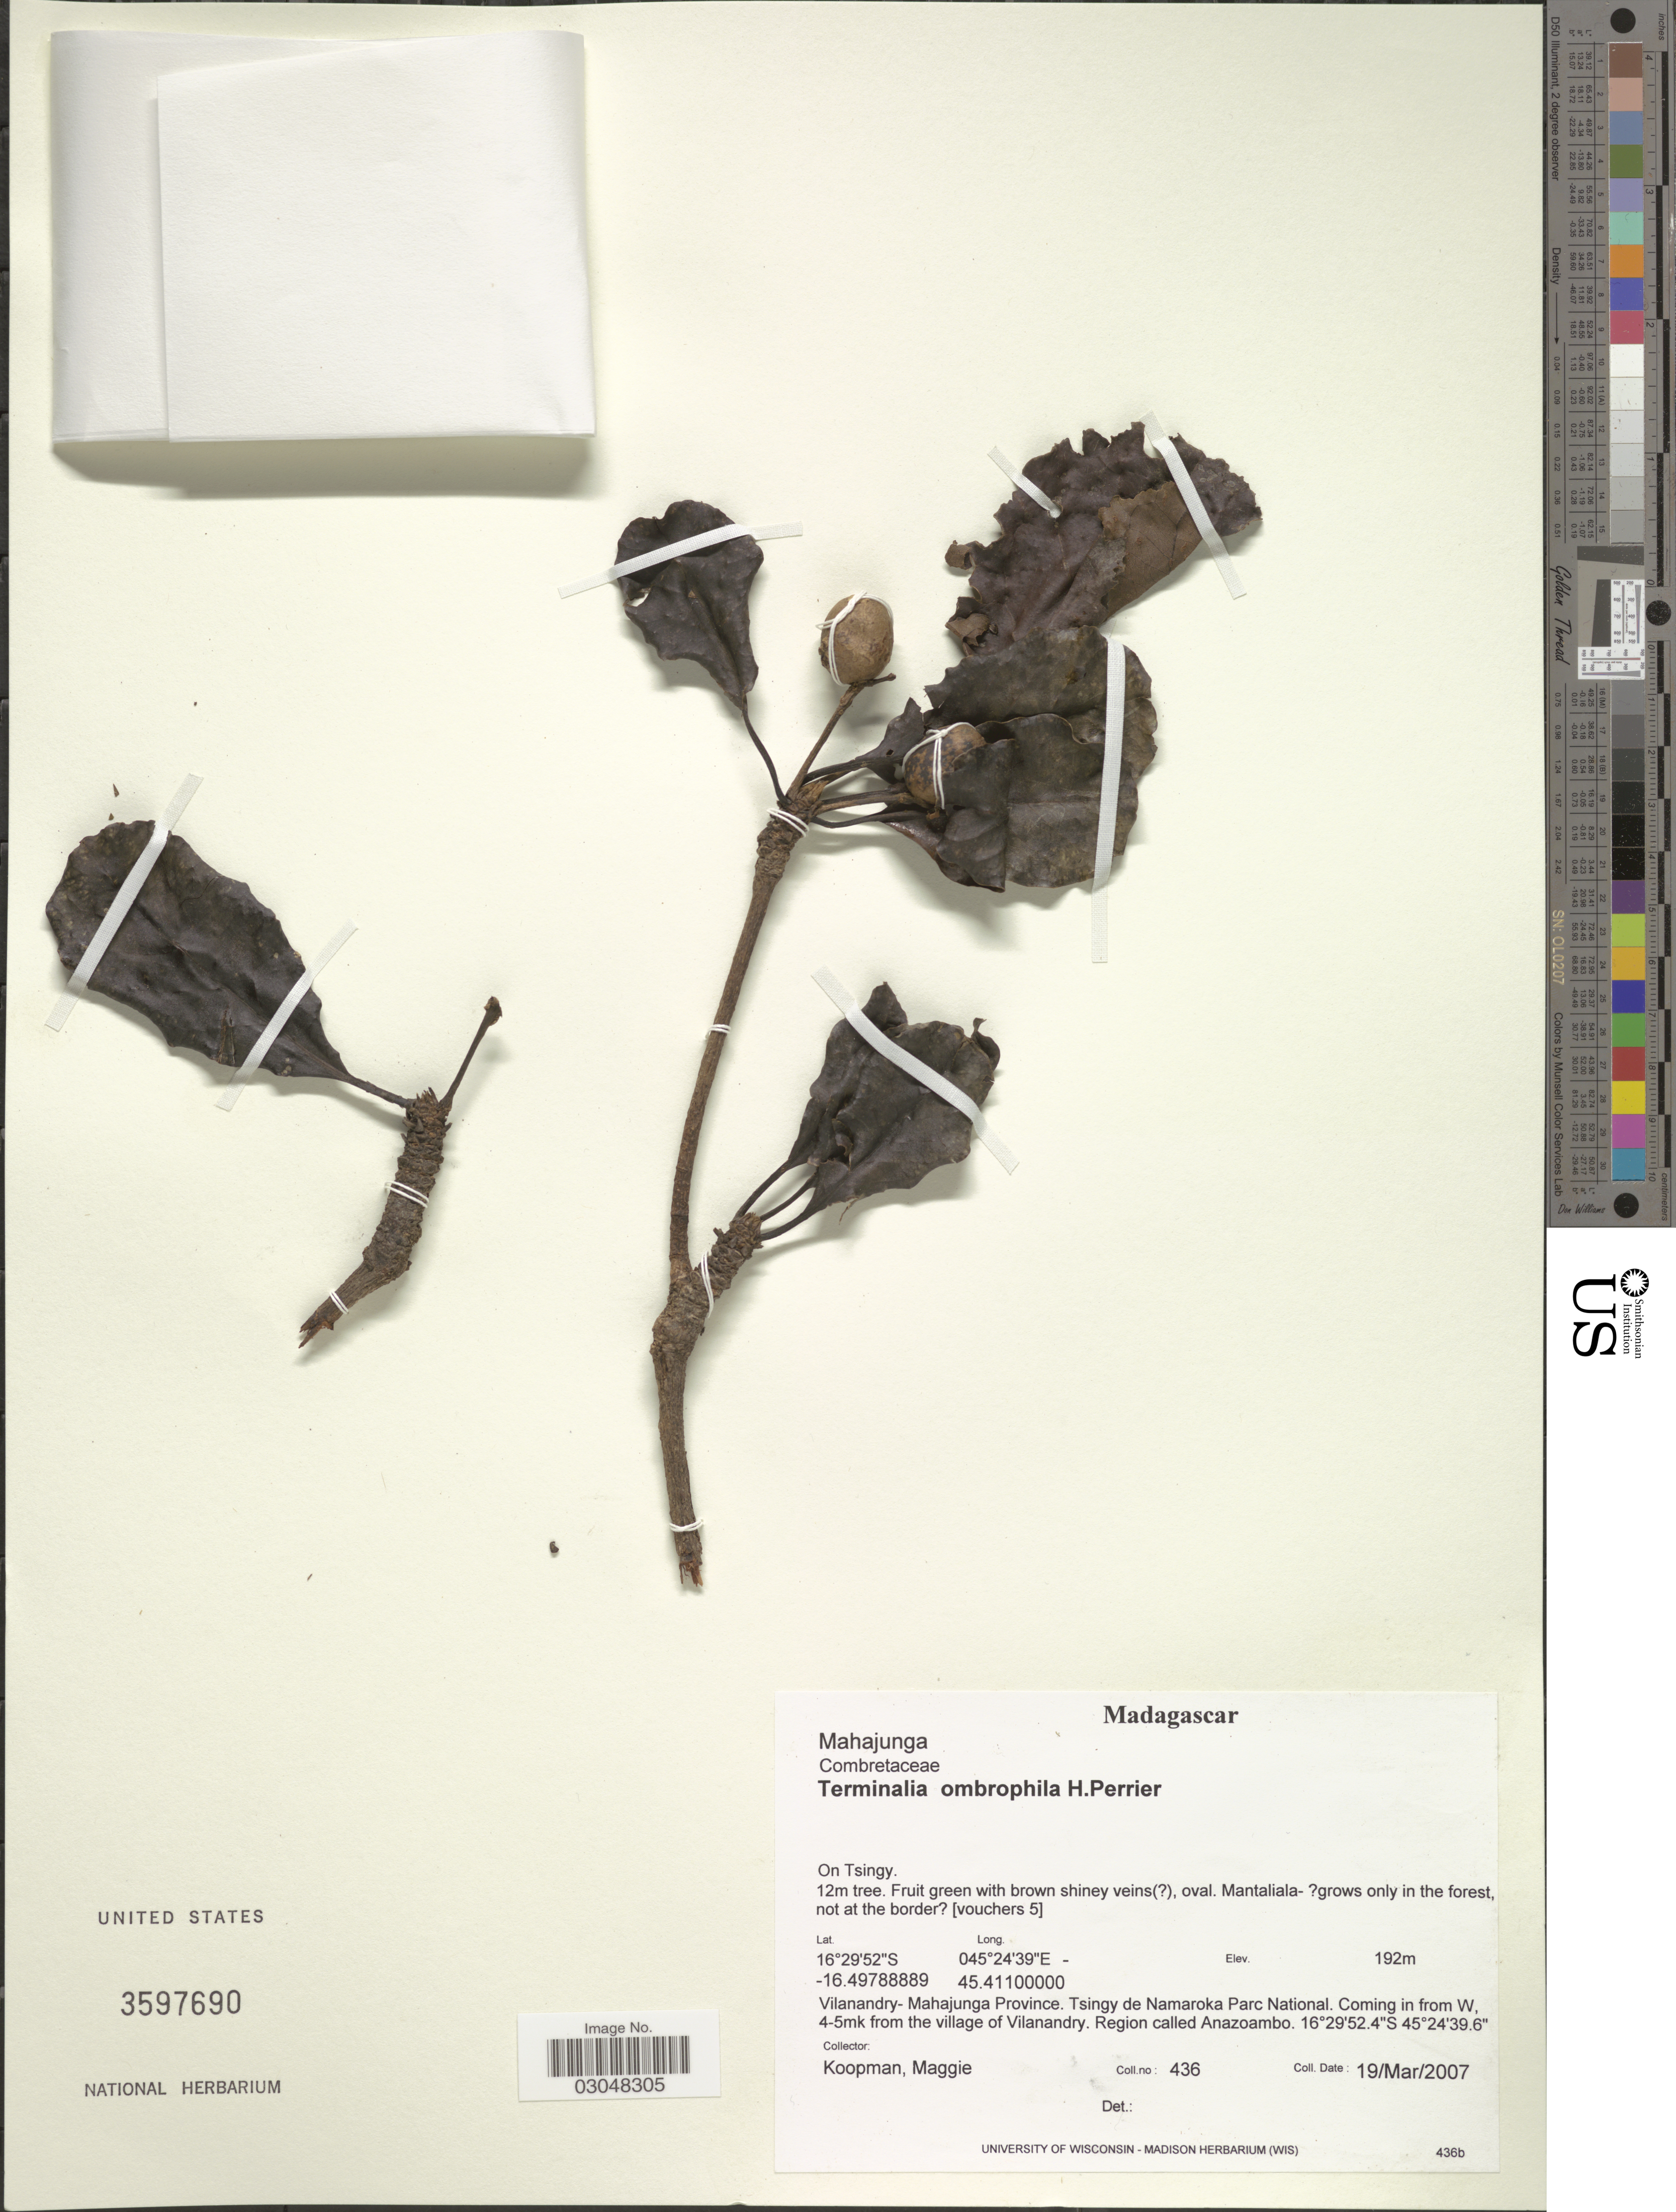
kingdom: Plantae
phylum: Tracheophyta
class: Magnoliopsida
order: Myrtales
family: Combretaceae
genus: Terminalia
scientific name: Terminalia ombrophila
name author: H. Perrier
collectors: M. M. Koopman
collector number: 436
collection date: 2007-03-19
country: Madagascar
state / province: Boeny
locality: Tsingy. Vilanandry-Mahajunga Province. Tsingy de Namaroka Parc National. Coming in from W, 4-5mk from the village of Vilanandry. Anazoambo.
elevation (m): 192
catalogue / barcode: US 3597690